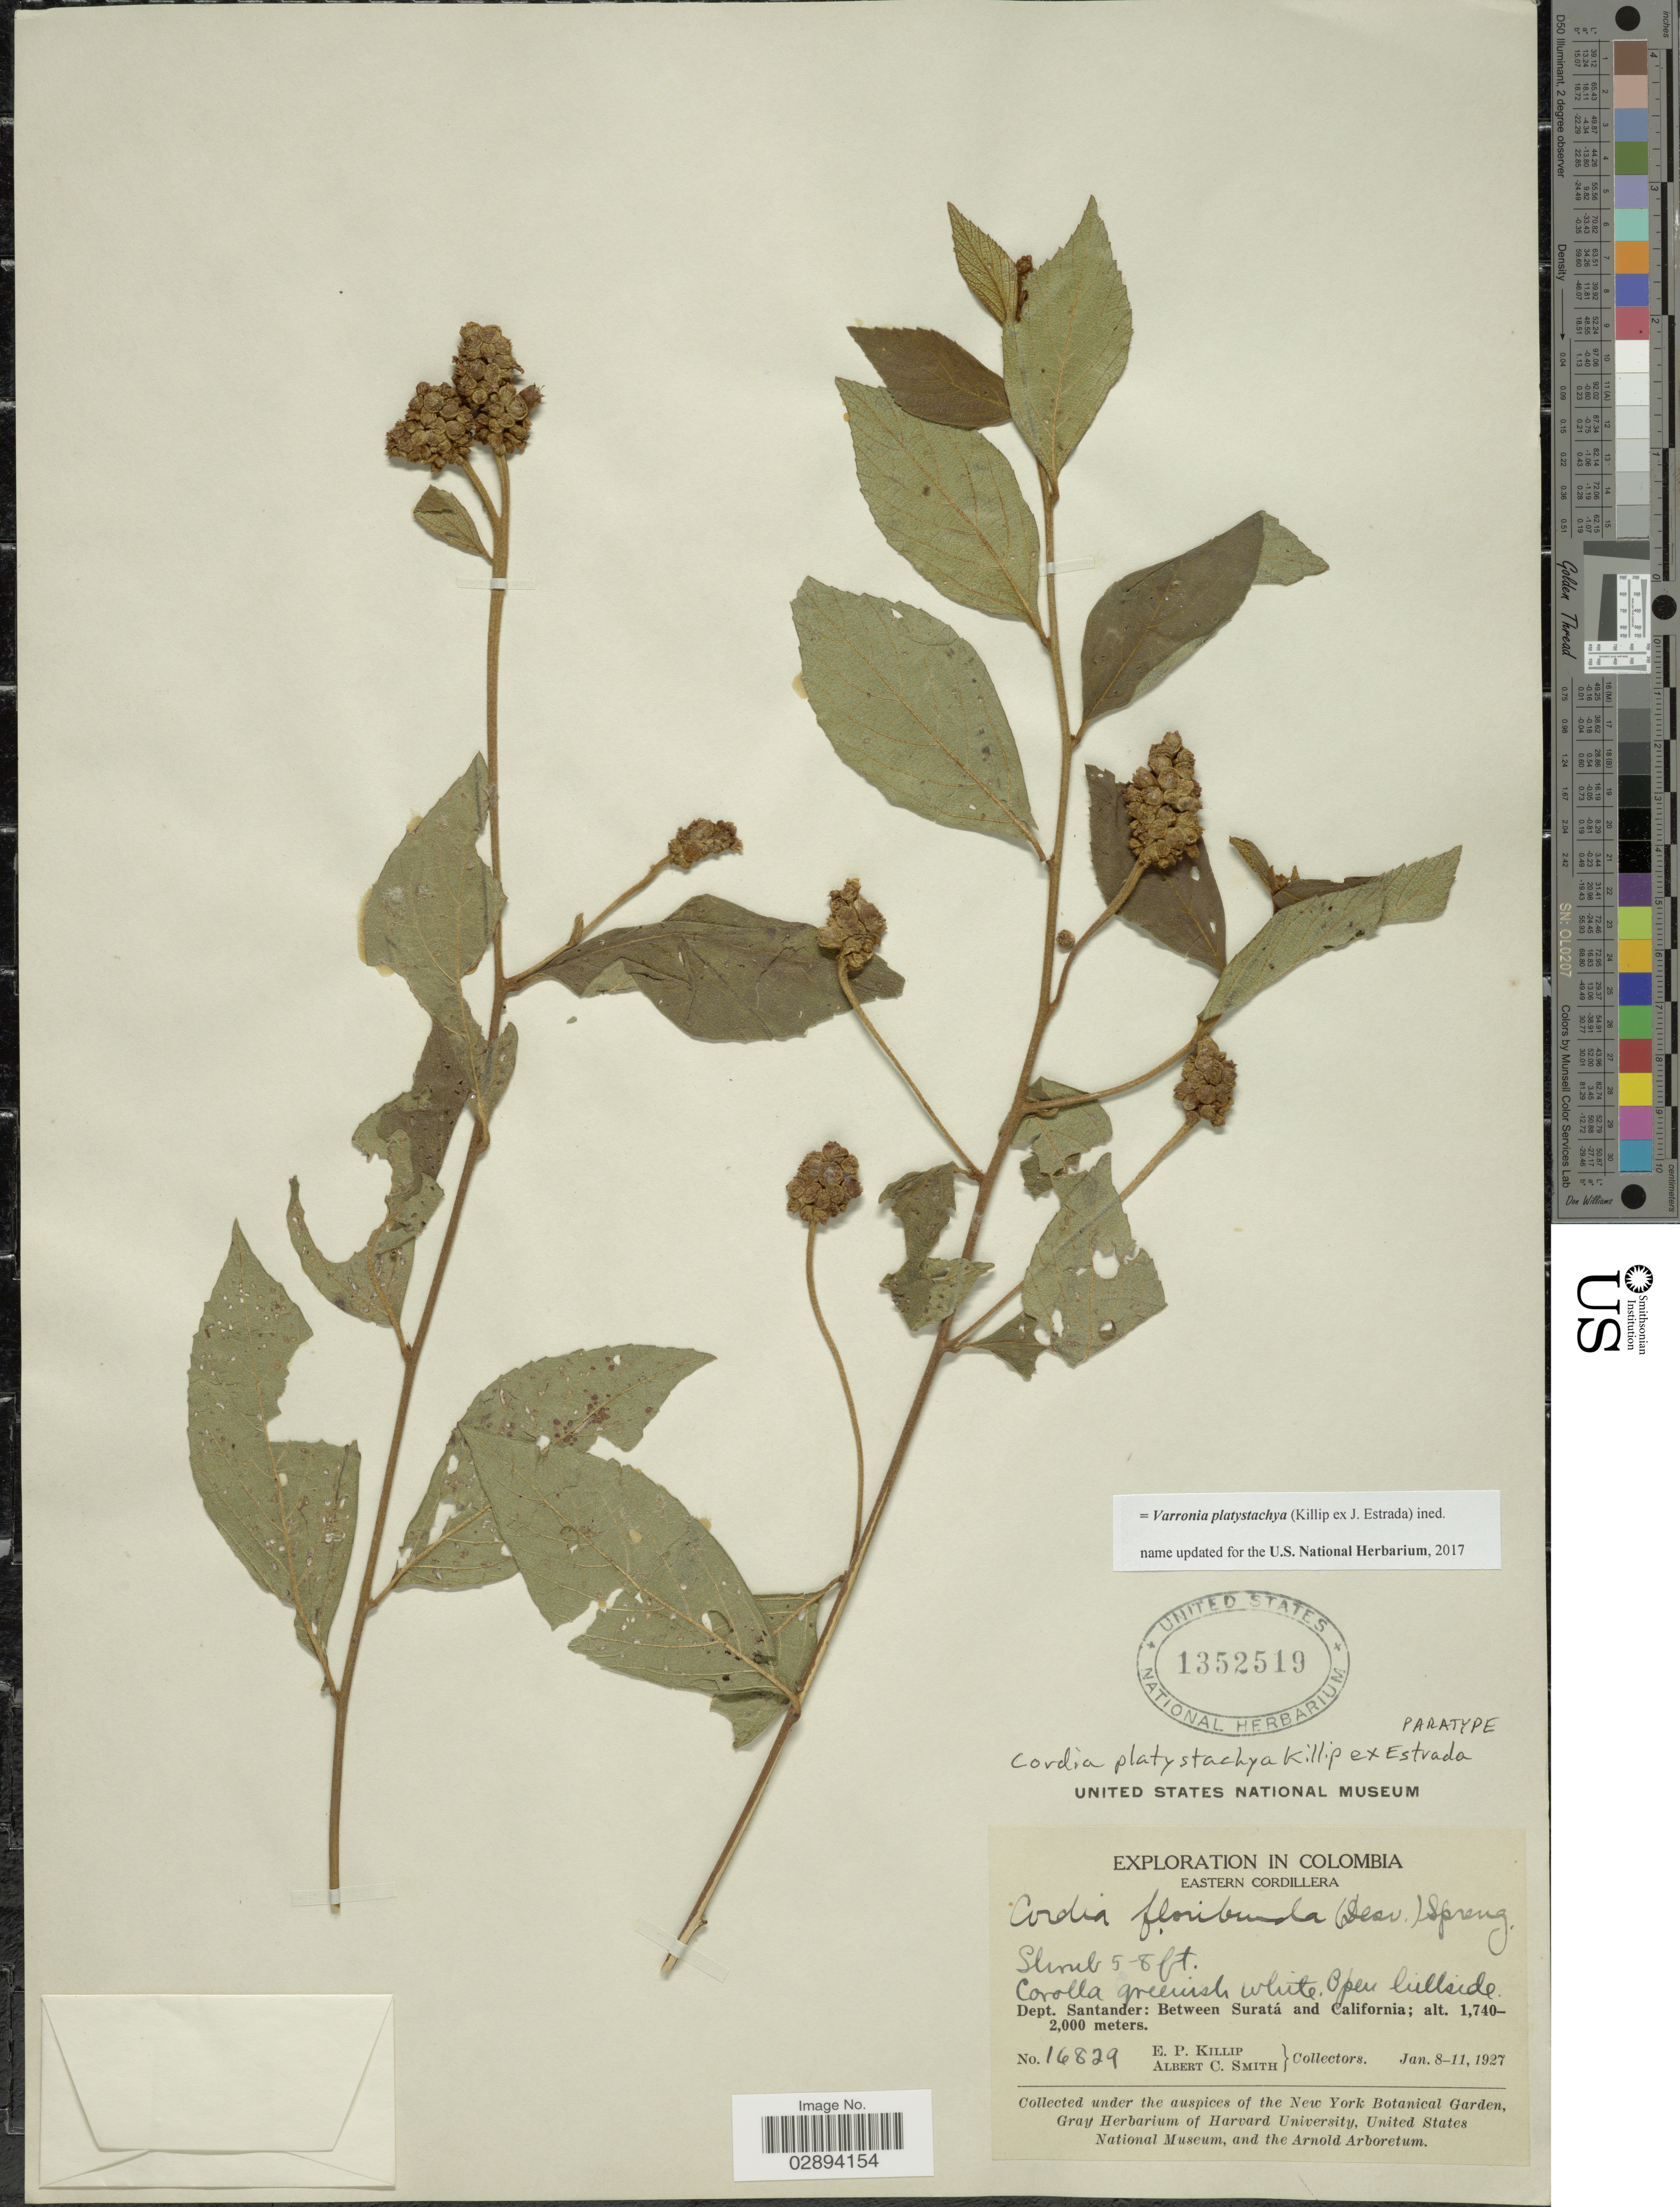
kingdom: Plantae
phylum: Tracheophyta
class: Magnoliopsida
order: Boraginales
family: Cordiaceae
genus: Varronia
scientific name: Varronia platystachya (Killip ex J. Estrada) comb. nov. ined.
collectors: E. P. Killip & A. C. Smith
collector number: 16829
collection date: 1927-01-08/1927-01-11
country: Colombia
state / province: Santander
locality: Eastern Cordillera, Dept. Santander, Between Suratá and California.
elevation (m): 1740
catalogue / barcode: US 1352519